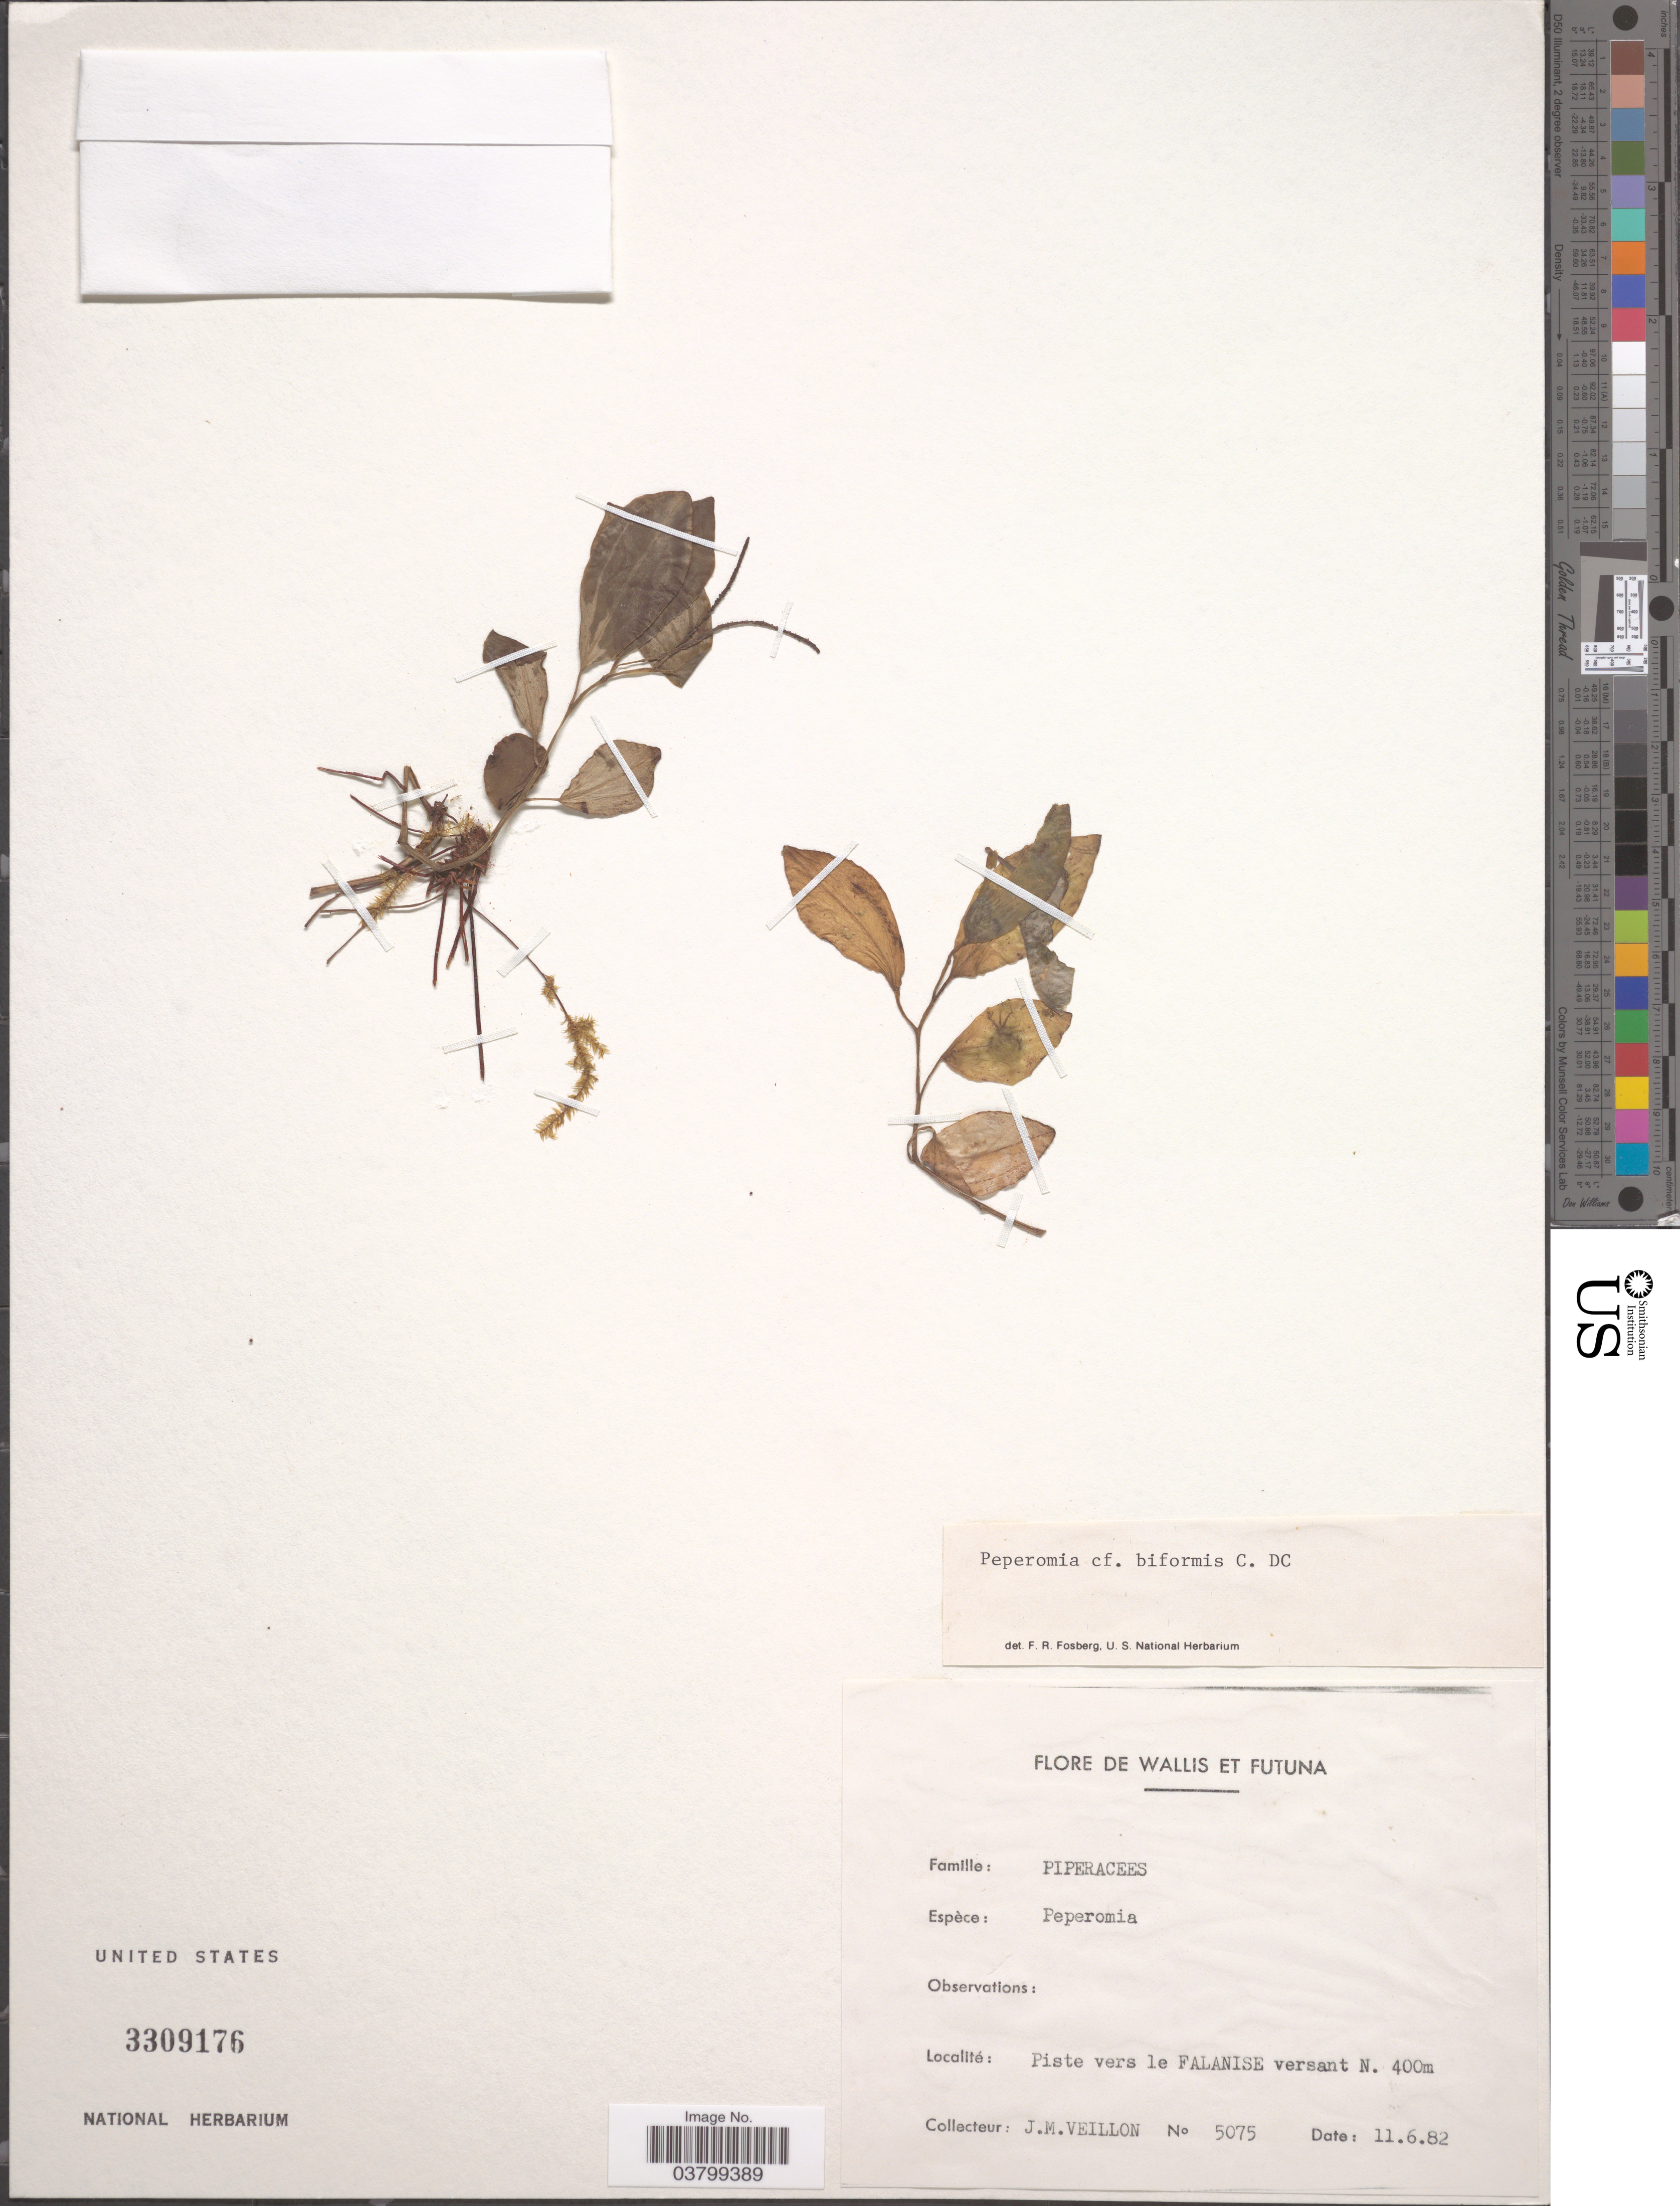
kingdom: Plantae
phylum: Tracheophyta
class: Magnoliopsida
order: Piperales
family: Piperaceae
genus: Peperomia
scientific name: Peperomia biformis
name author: C. DC.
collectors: J. Veillon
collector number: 5075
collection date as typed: Transcribed d/m/y: 11/6/82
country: Wallis and Futuna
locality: Piste vers le Falanise versant N.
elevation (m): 400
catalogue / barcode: US 3309176